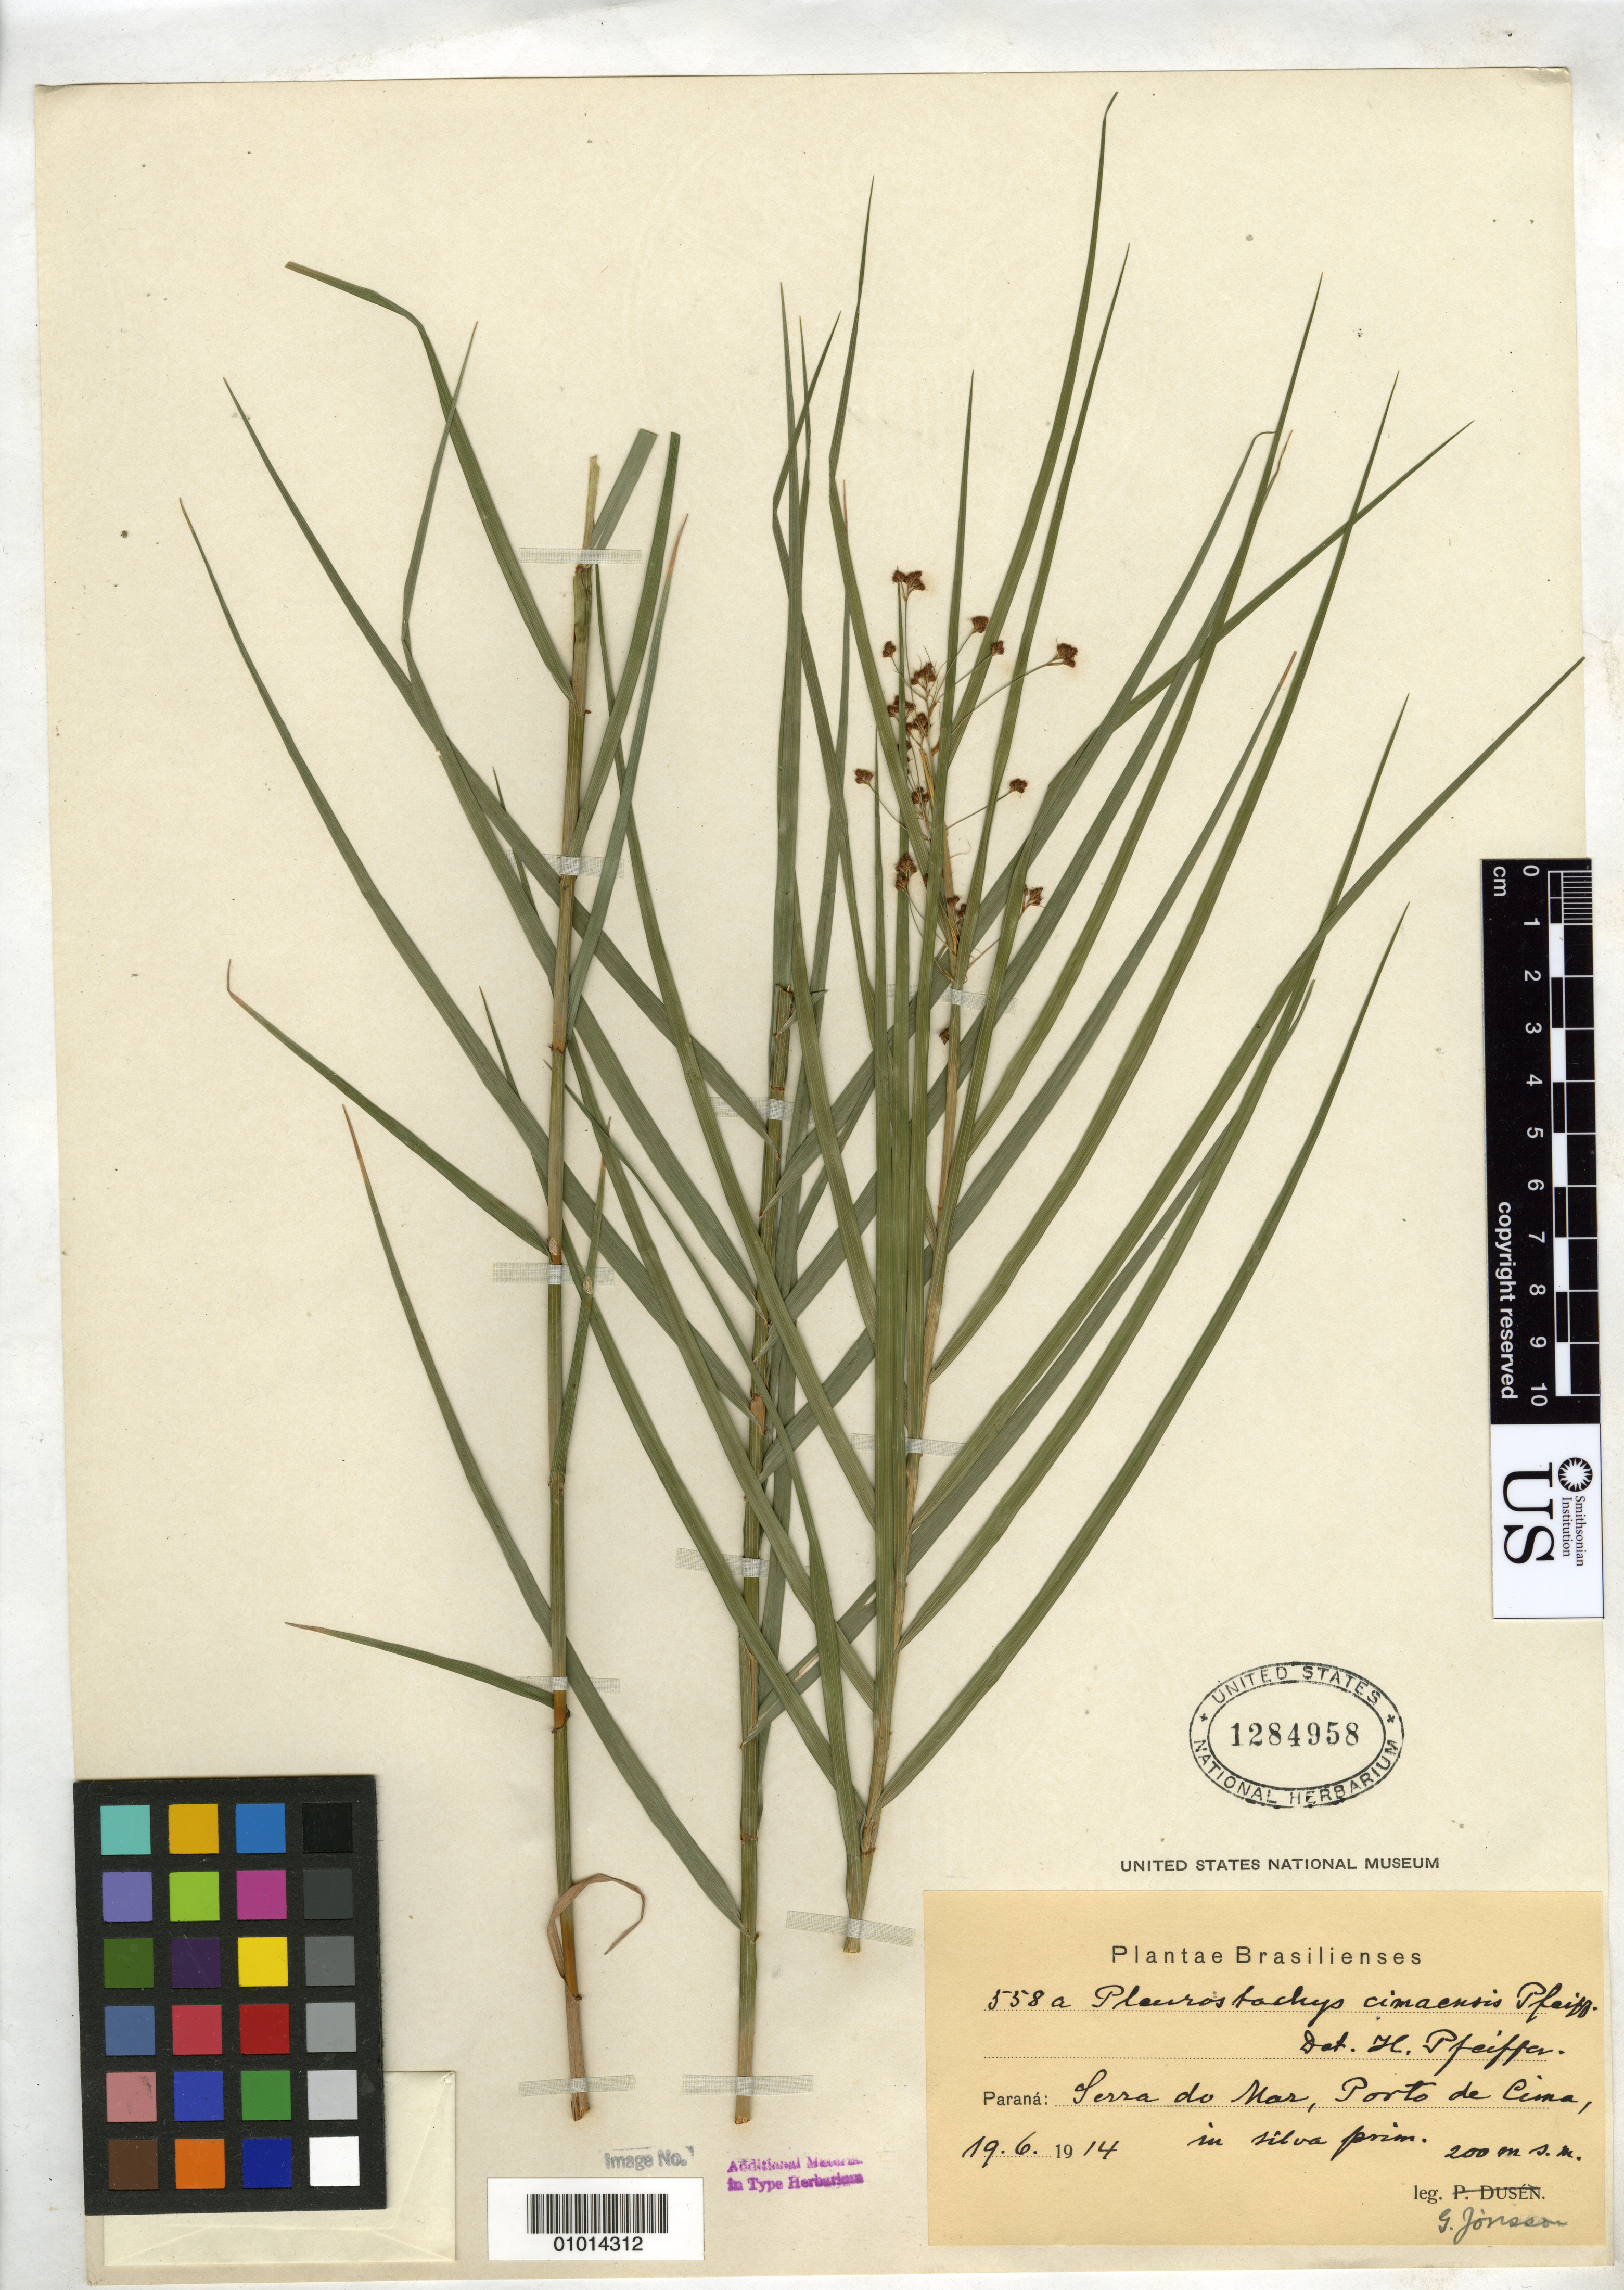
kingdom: Plantae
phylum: Tracheophyta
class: Liliopsida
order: Poales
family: Cyperaceae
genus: Pleurostachys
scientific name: Pleurostachys cimaensis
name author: H. Pfeiff.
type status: Isotype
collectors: G. Jönsson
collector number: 558a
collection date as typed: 19 Jun 1914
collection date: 1914-06-19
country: Brazil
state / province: Paraná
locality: Serra do Mar, Porto de Cima.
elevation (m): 200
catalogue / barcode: US 1284958